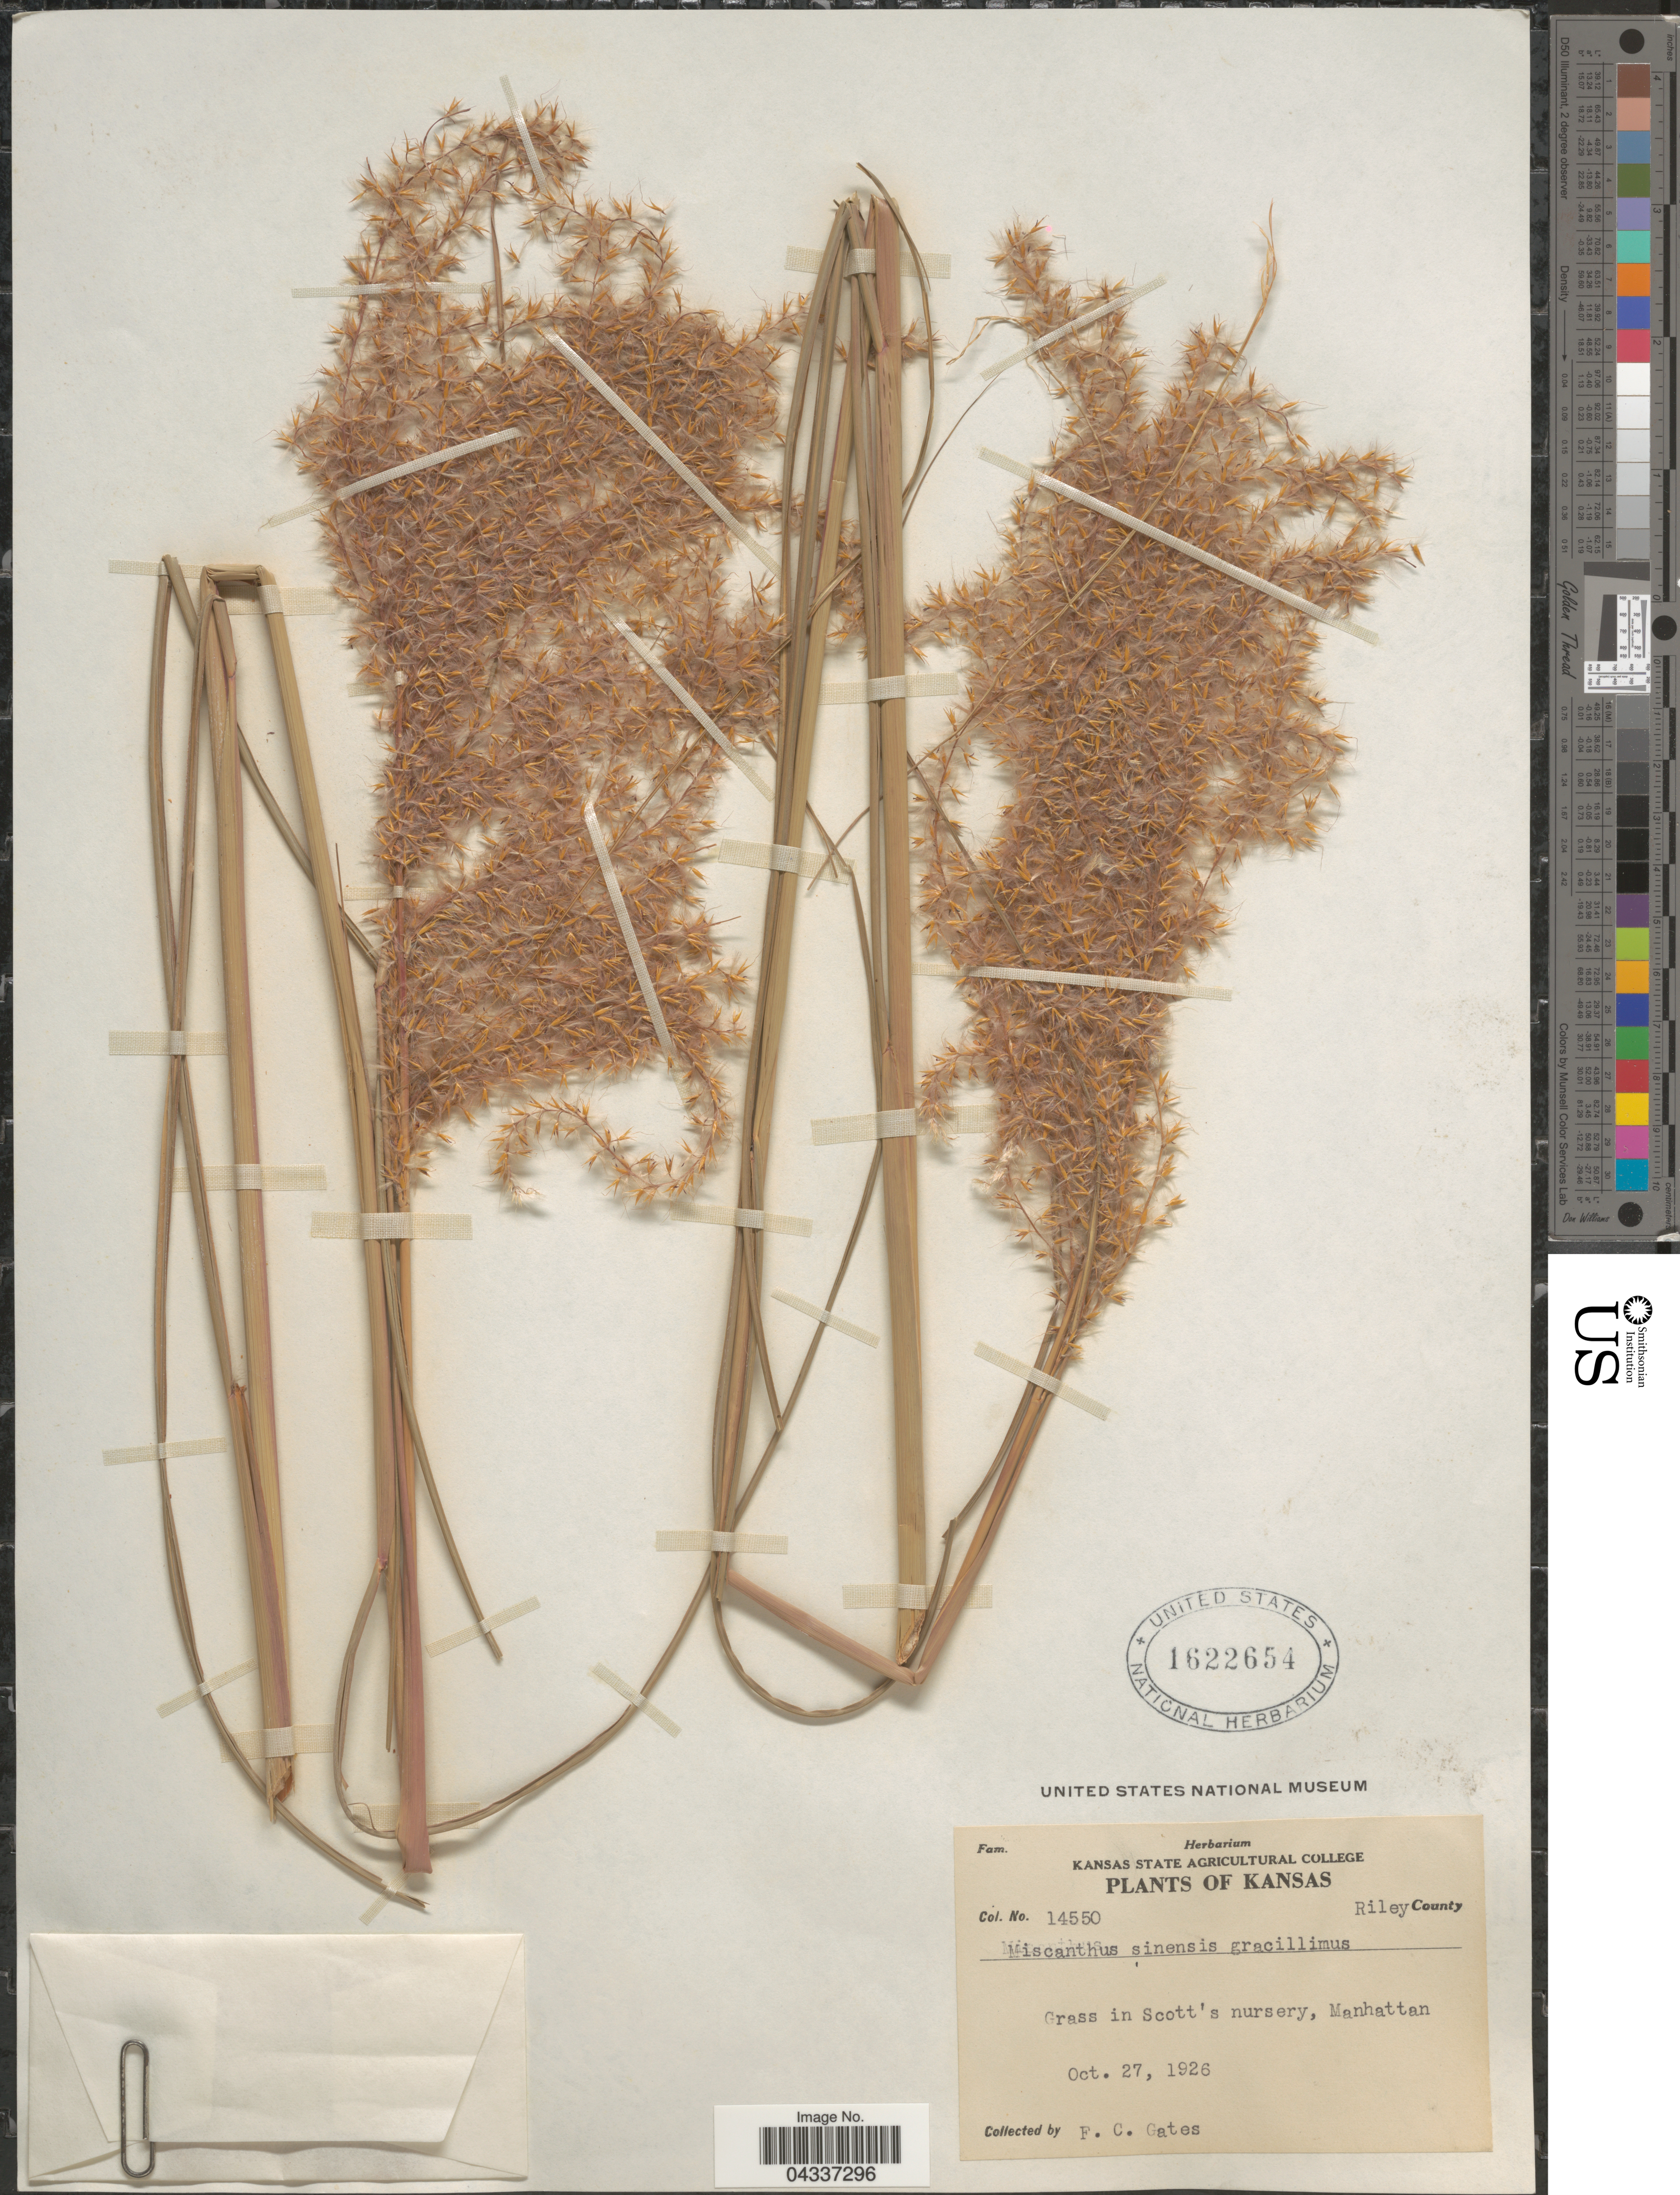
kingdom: Plantae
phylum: Tracheophyta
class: Liliopsida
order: Poales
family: Poaceae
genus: Miscanthus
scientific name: Miscanthus sinensis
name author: Andersson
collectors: F. C. Gates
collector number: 14550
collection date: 1926-10-27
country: United States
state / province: Kansas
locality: Riley County. Grass in Scott's nursery, Manhattan.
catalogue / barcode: US 1622654